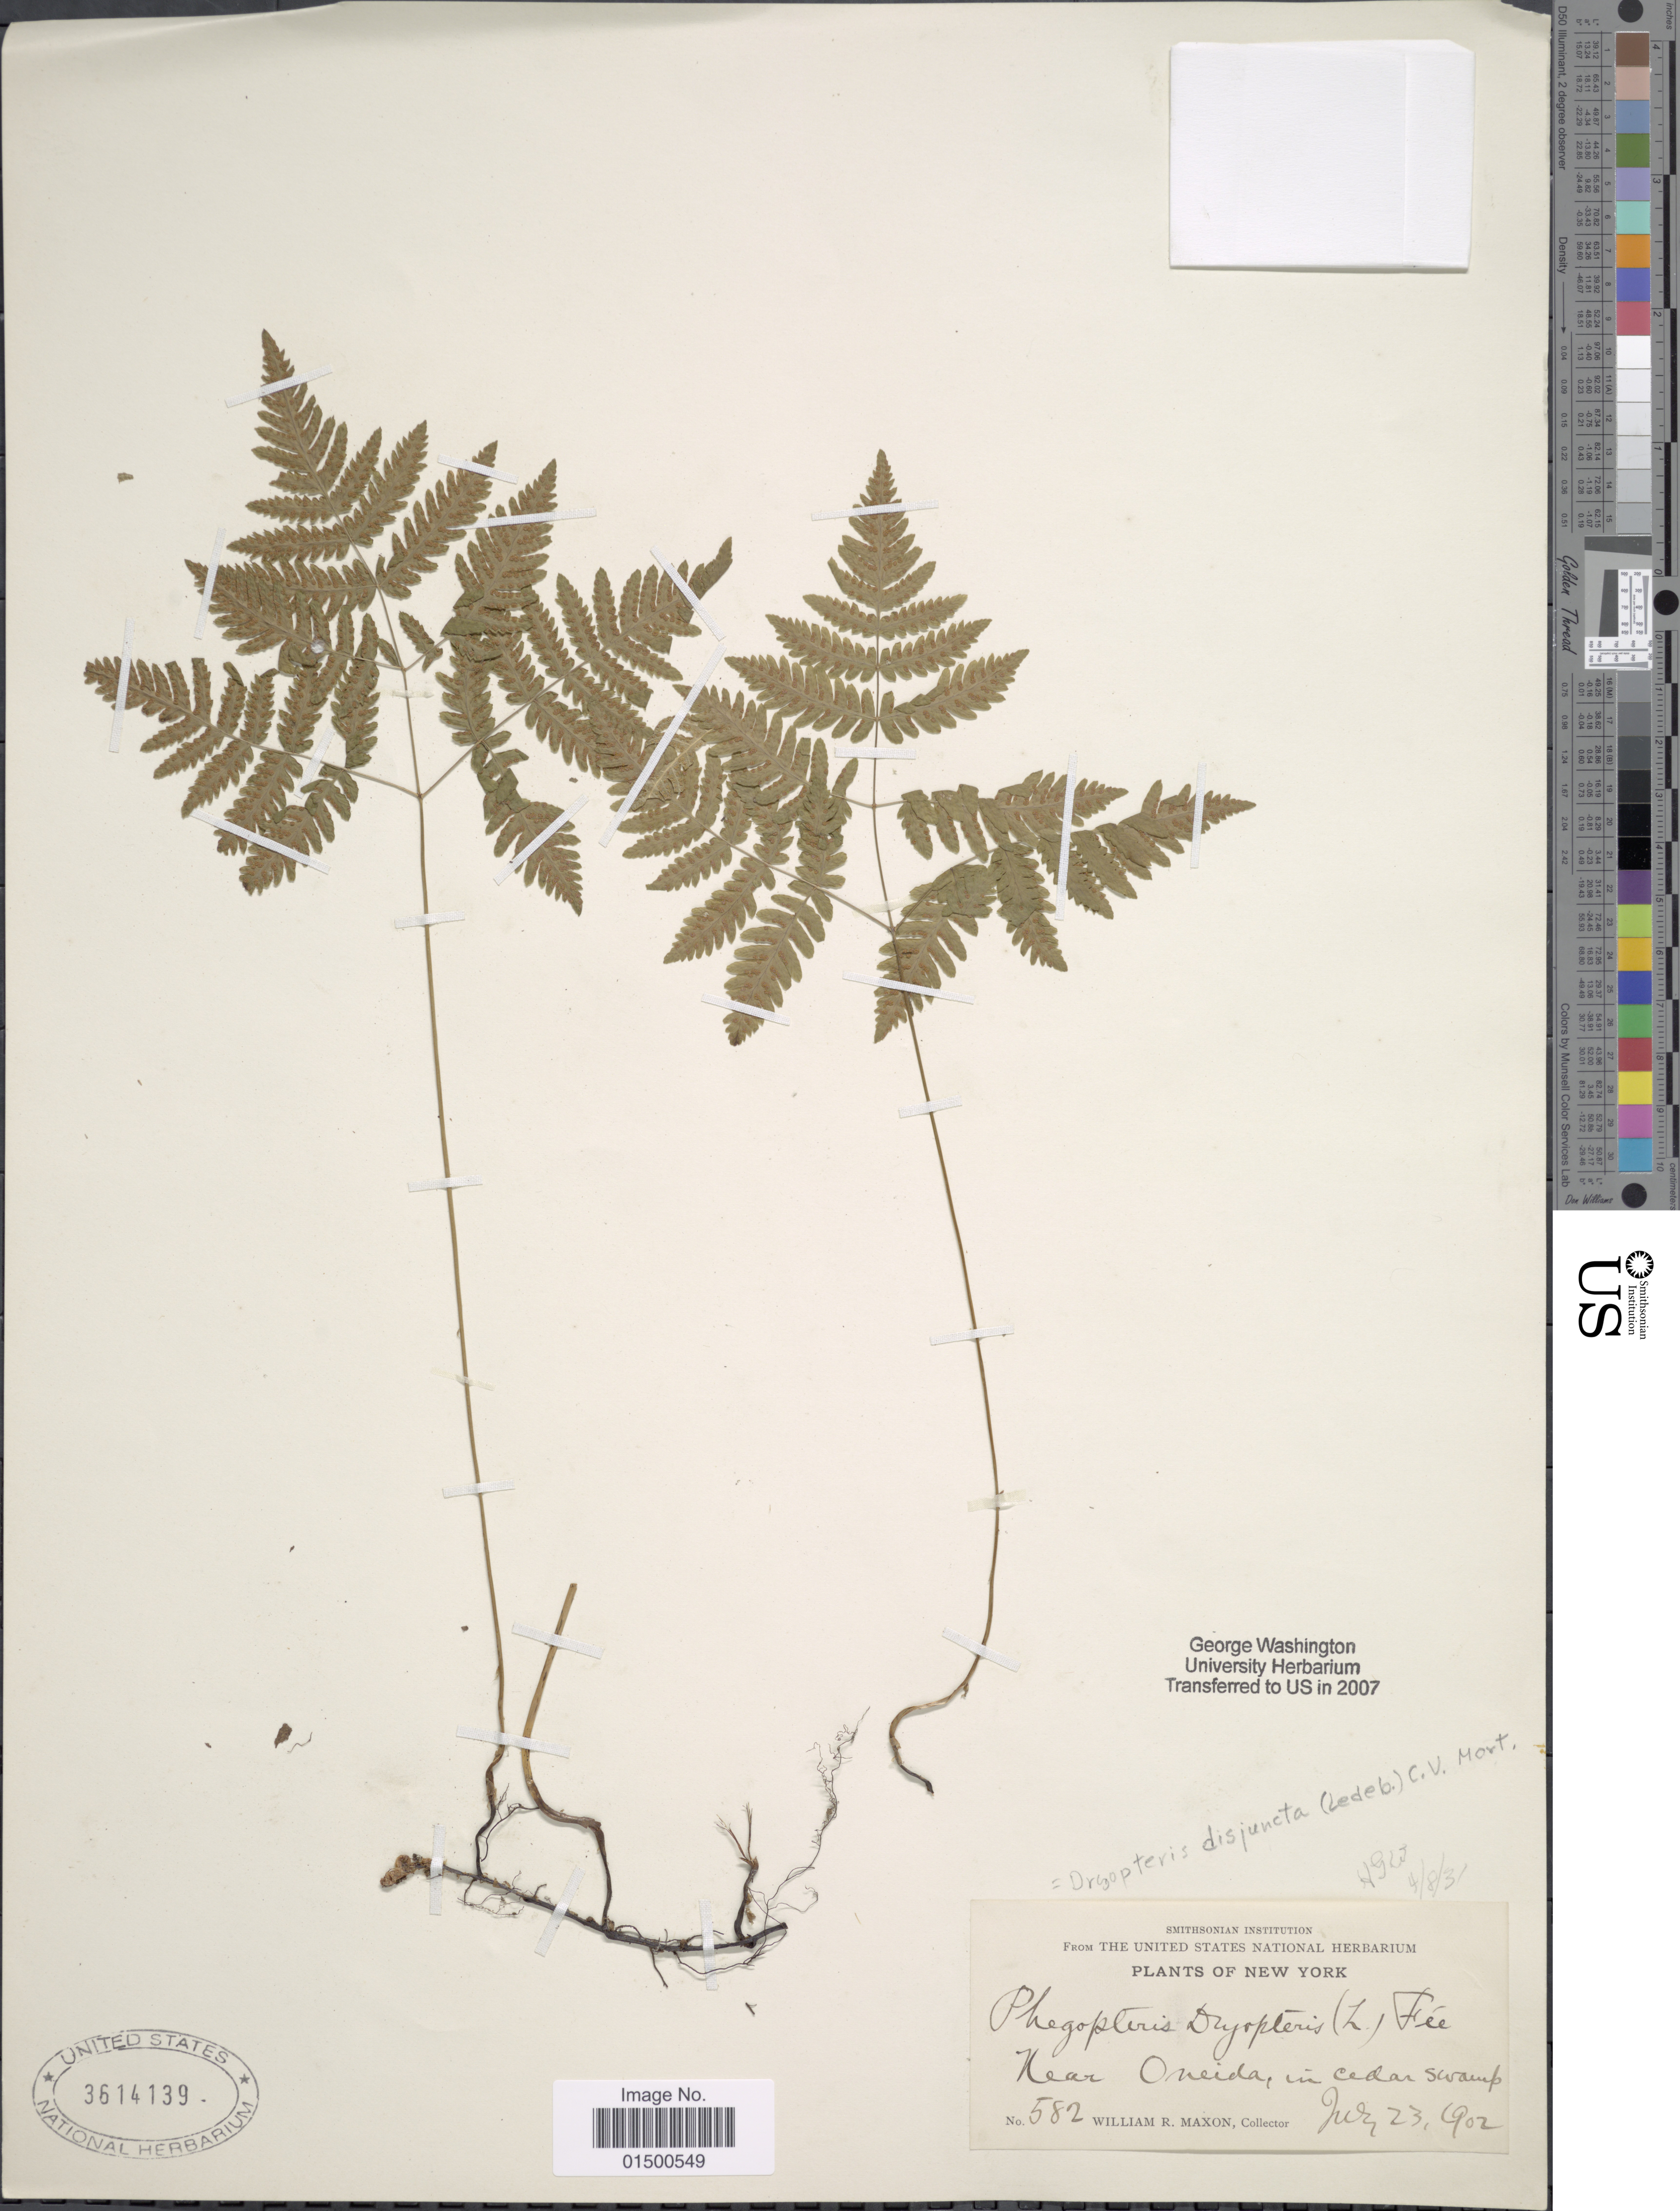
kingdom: Plantae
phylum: Tracheophyta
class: Polypodiopsida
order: Polypodiales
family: Cystopteridaceae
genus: Gymnocarpium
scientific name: Gymnocarpium dryopteris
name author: (L.) Newman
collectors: W. R. Maxon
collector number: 582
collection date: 1902-07-23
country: United States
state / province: New York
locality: Near Oneida, in Cedar Swamp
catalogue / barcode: US 3614139